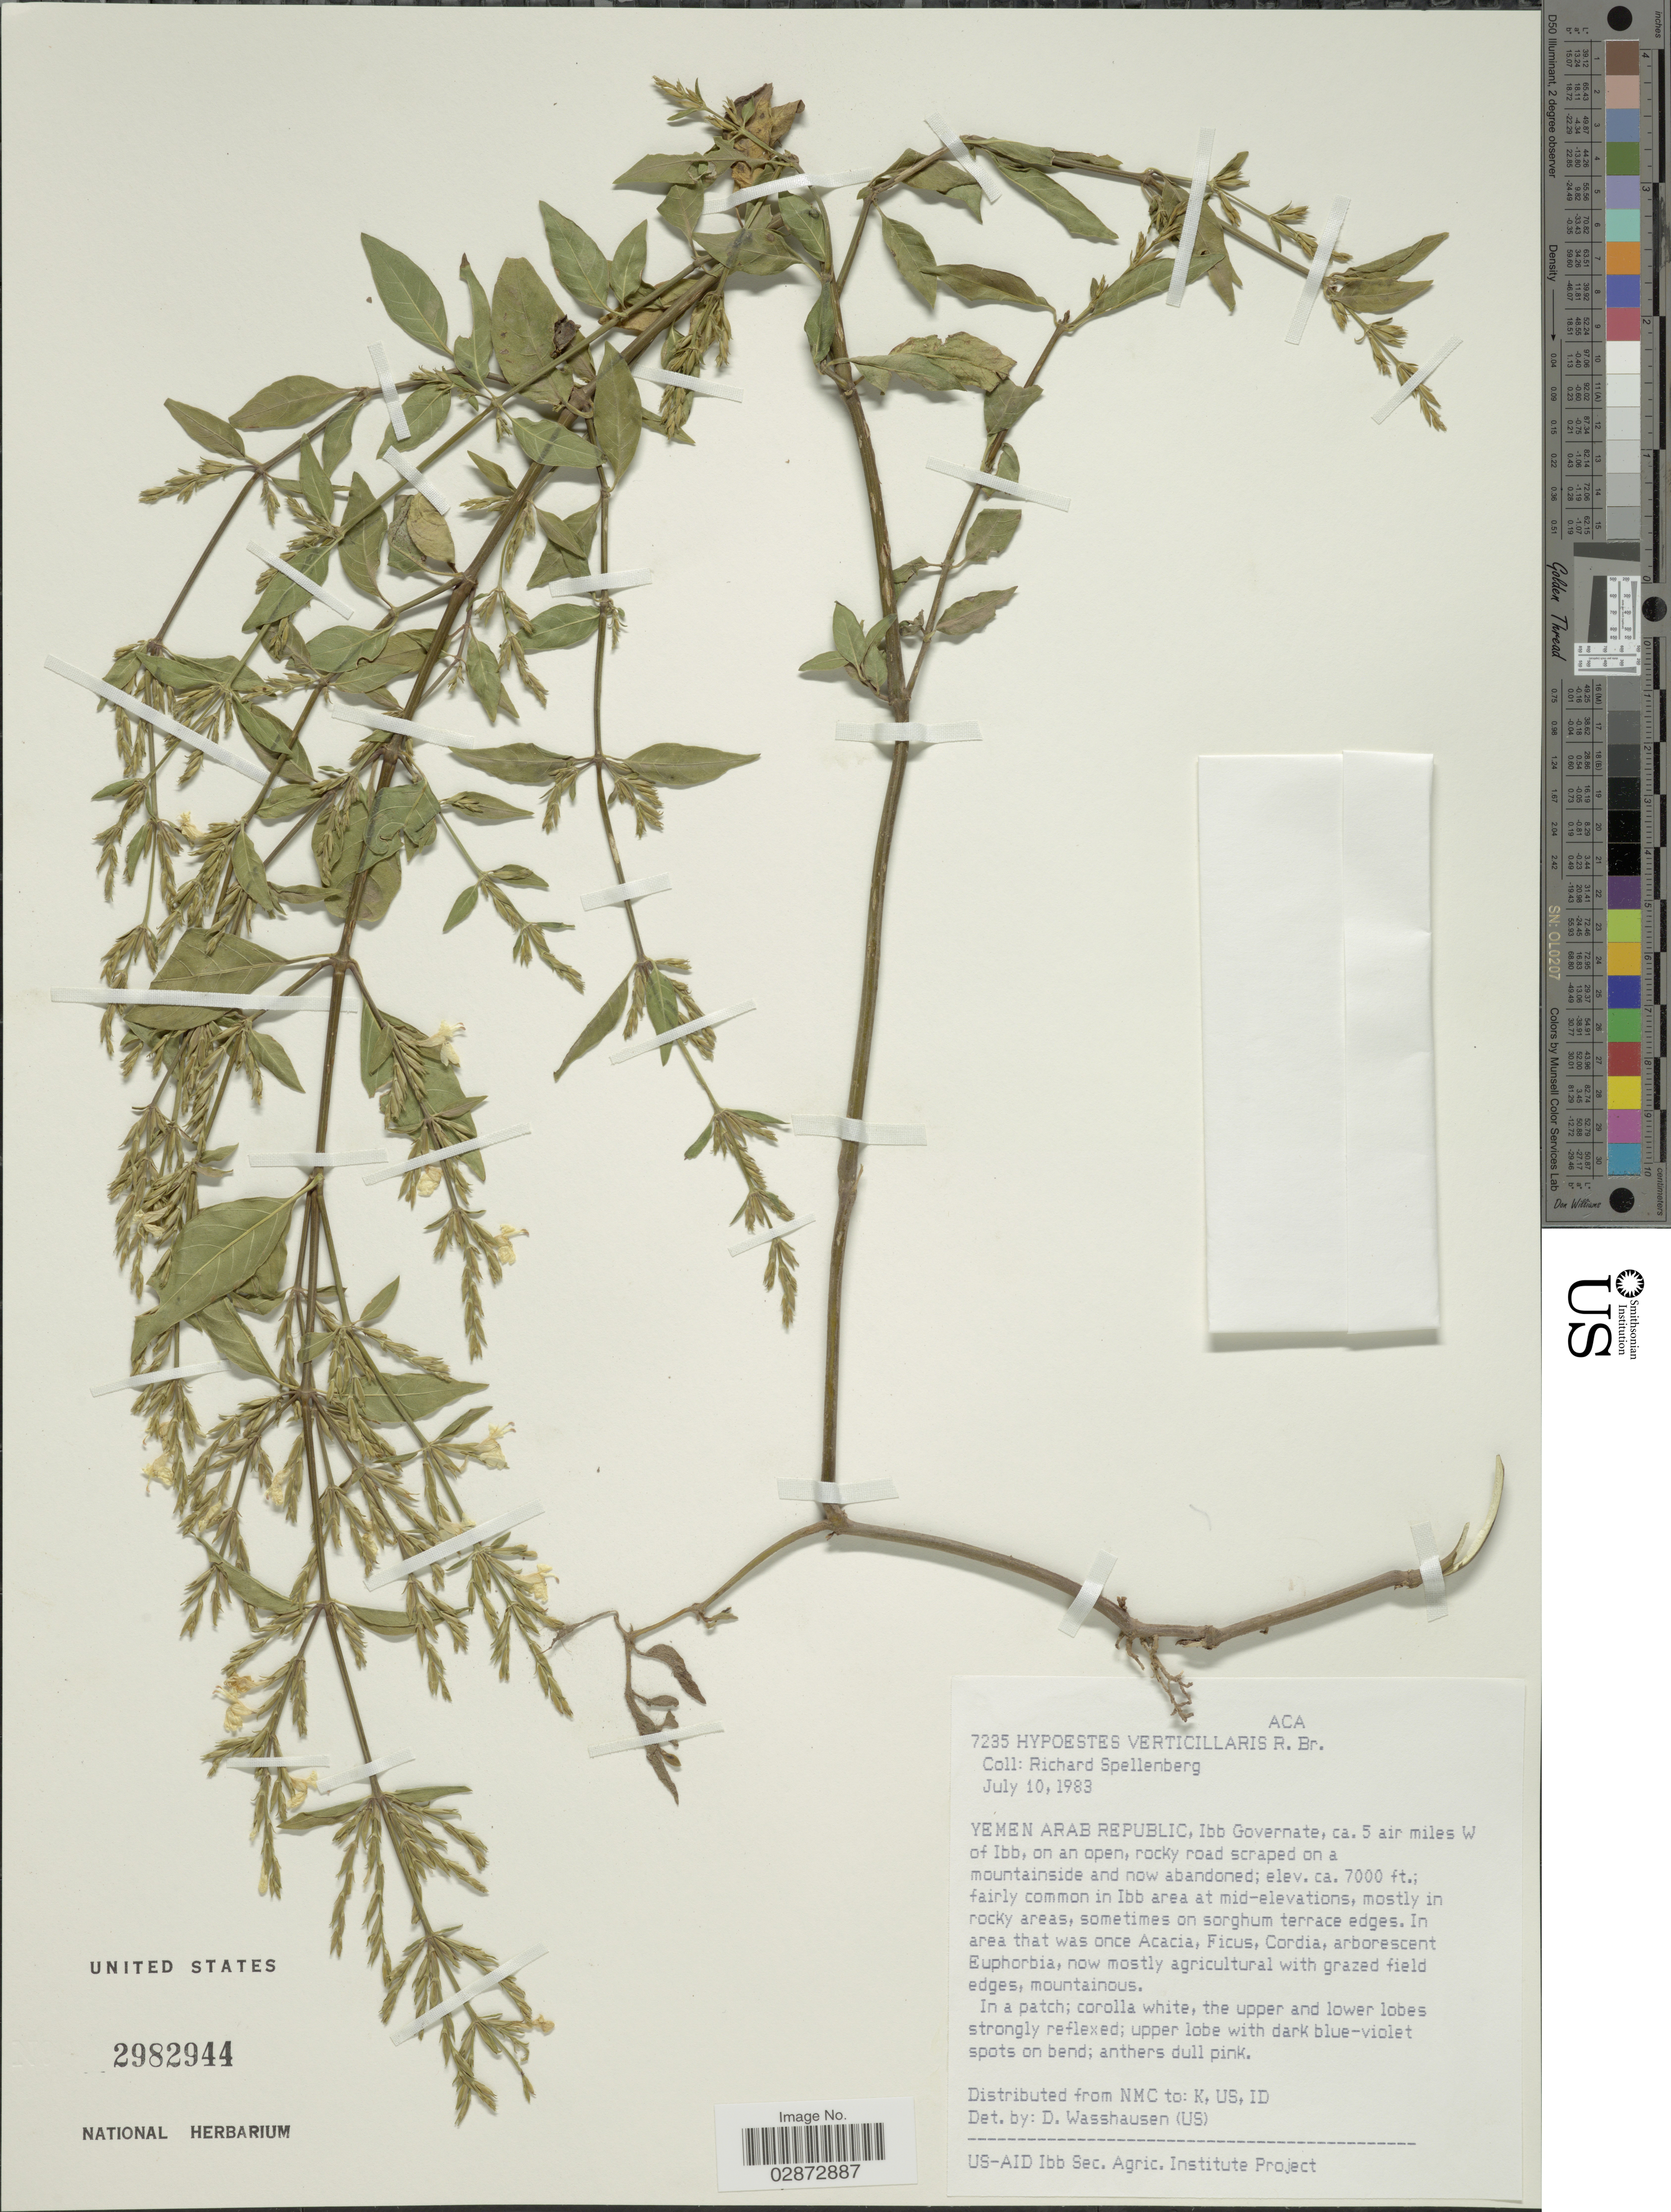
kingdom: Plantae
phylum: Tracheophyta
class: Magnoliopsida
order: Lamiales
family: Acanthaceae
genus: Hypoestes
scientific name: Hypoestes verticillaris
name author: (L. f.) Sol.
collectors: R. Spellenberg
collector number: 7235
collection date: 1983-07-10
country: Yemen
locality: Yemen Arab Republic, Ibb Governate, ca. 5 air miles W of Ibb.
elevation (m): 2134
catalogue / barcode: US 2982944